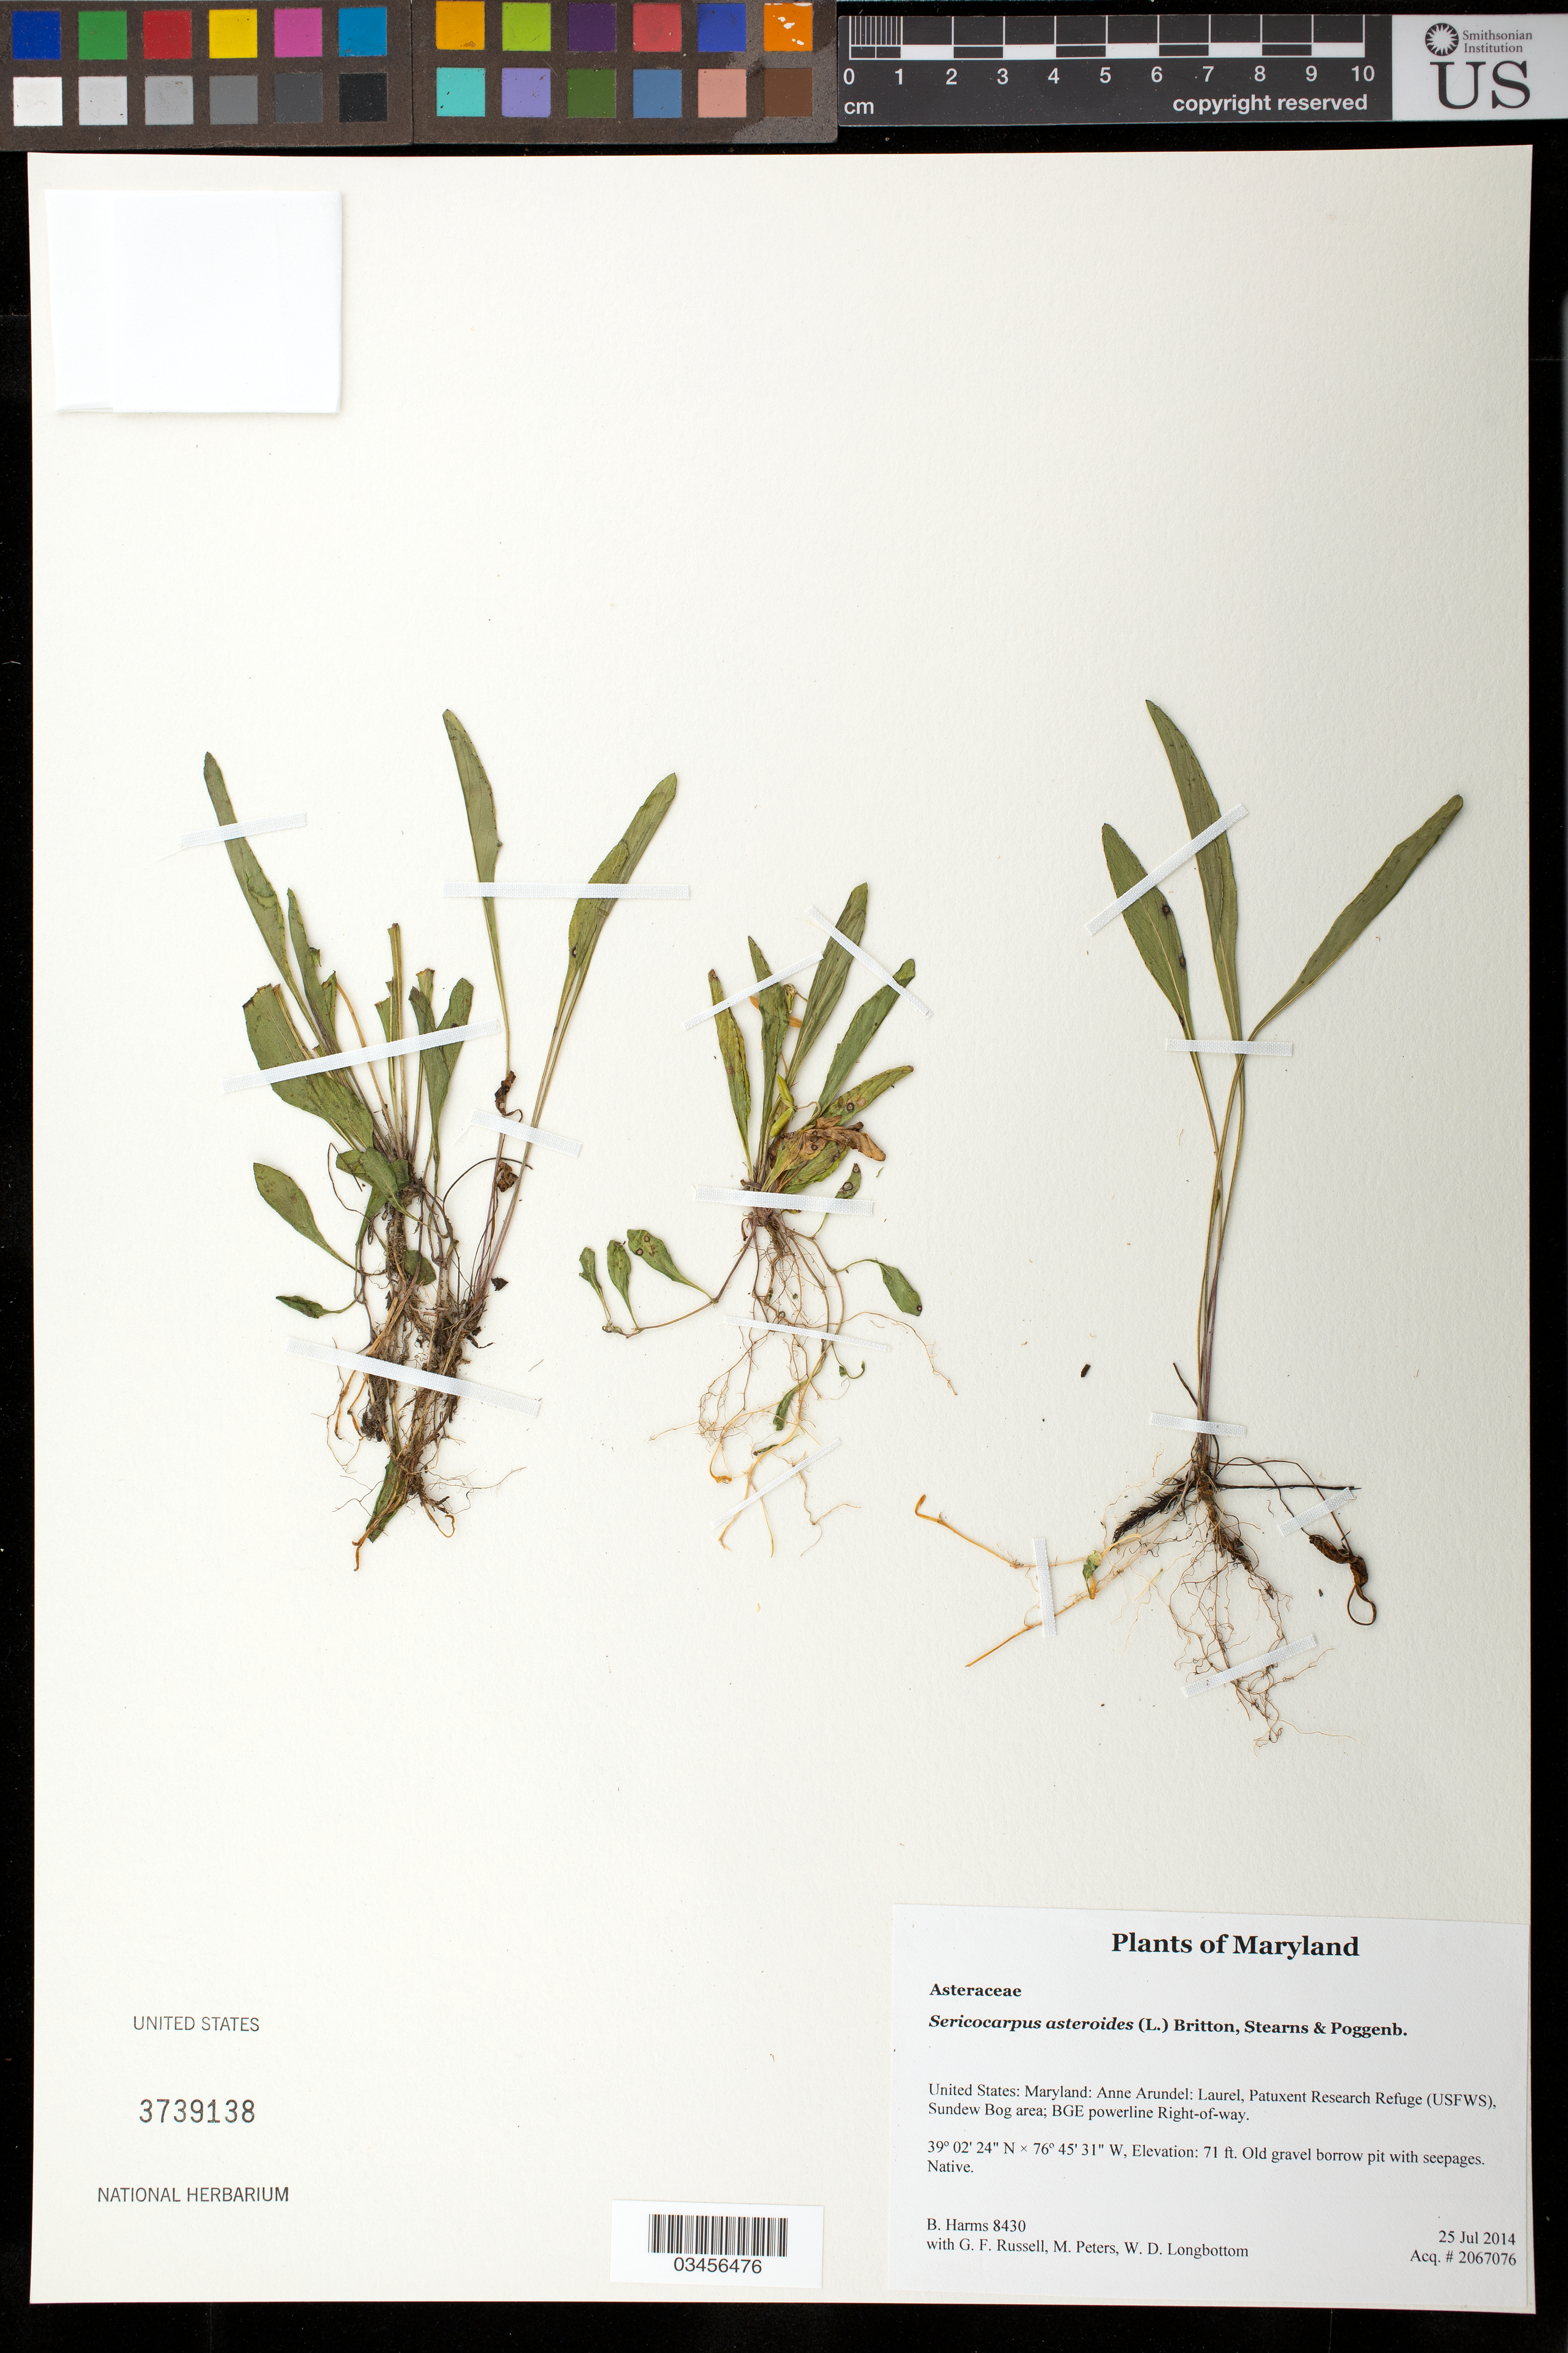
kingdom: Plantae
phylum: Tracheophyta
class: Magnoliopsida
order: Asterales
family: Asteraceae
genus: Sericocarpus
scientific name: Sericocarpus asteroides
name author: (L.) Britton, Stearns & Poggenb.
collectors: B. Harms, G. Russell, M. Peters & W. D. Longbottom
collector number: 8430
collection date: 2014-07-25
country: United States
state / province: Maryland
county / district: Anne Arundel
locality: Laurel, Patuxent Research Refuge (USFWS), Sundew Bog area; BGE powerline Right-of-way.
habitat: Old gravel borrow pit with seepages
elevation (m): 22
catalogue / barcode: US 3739138